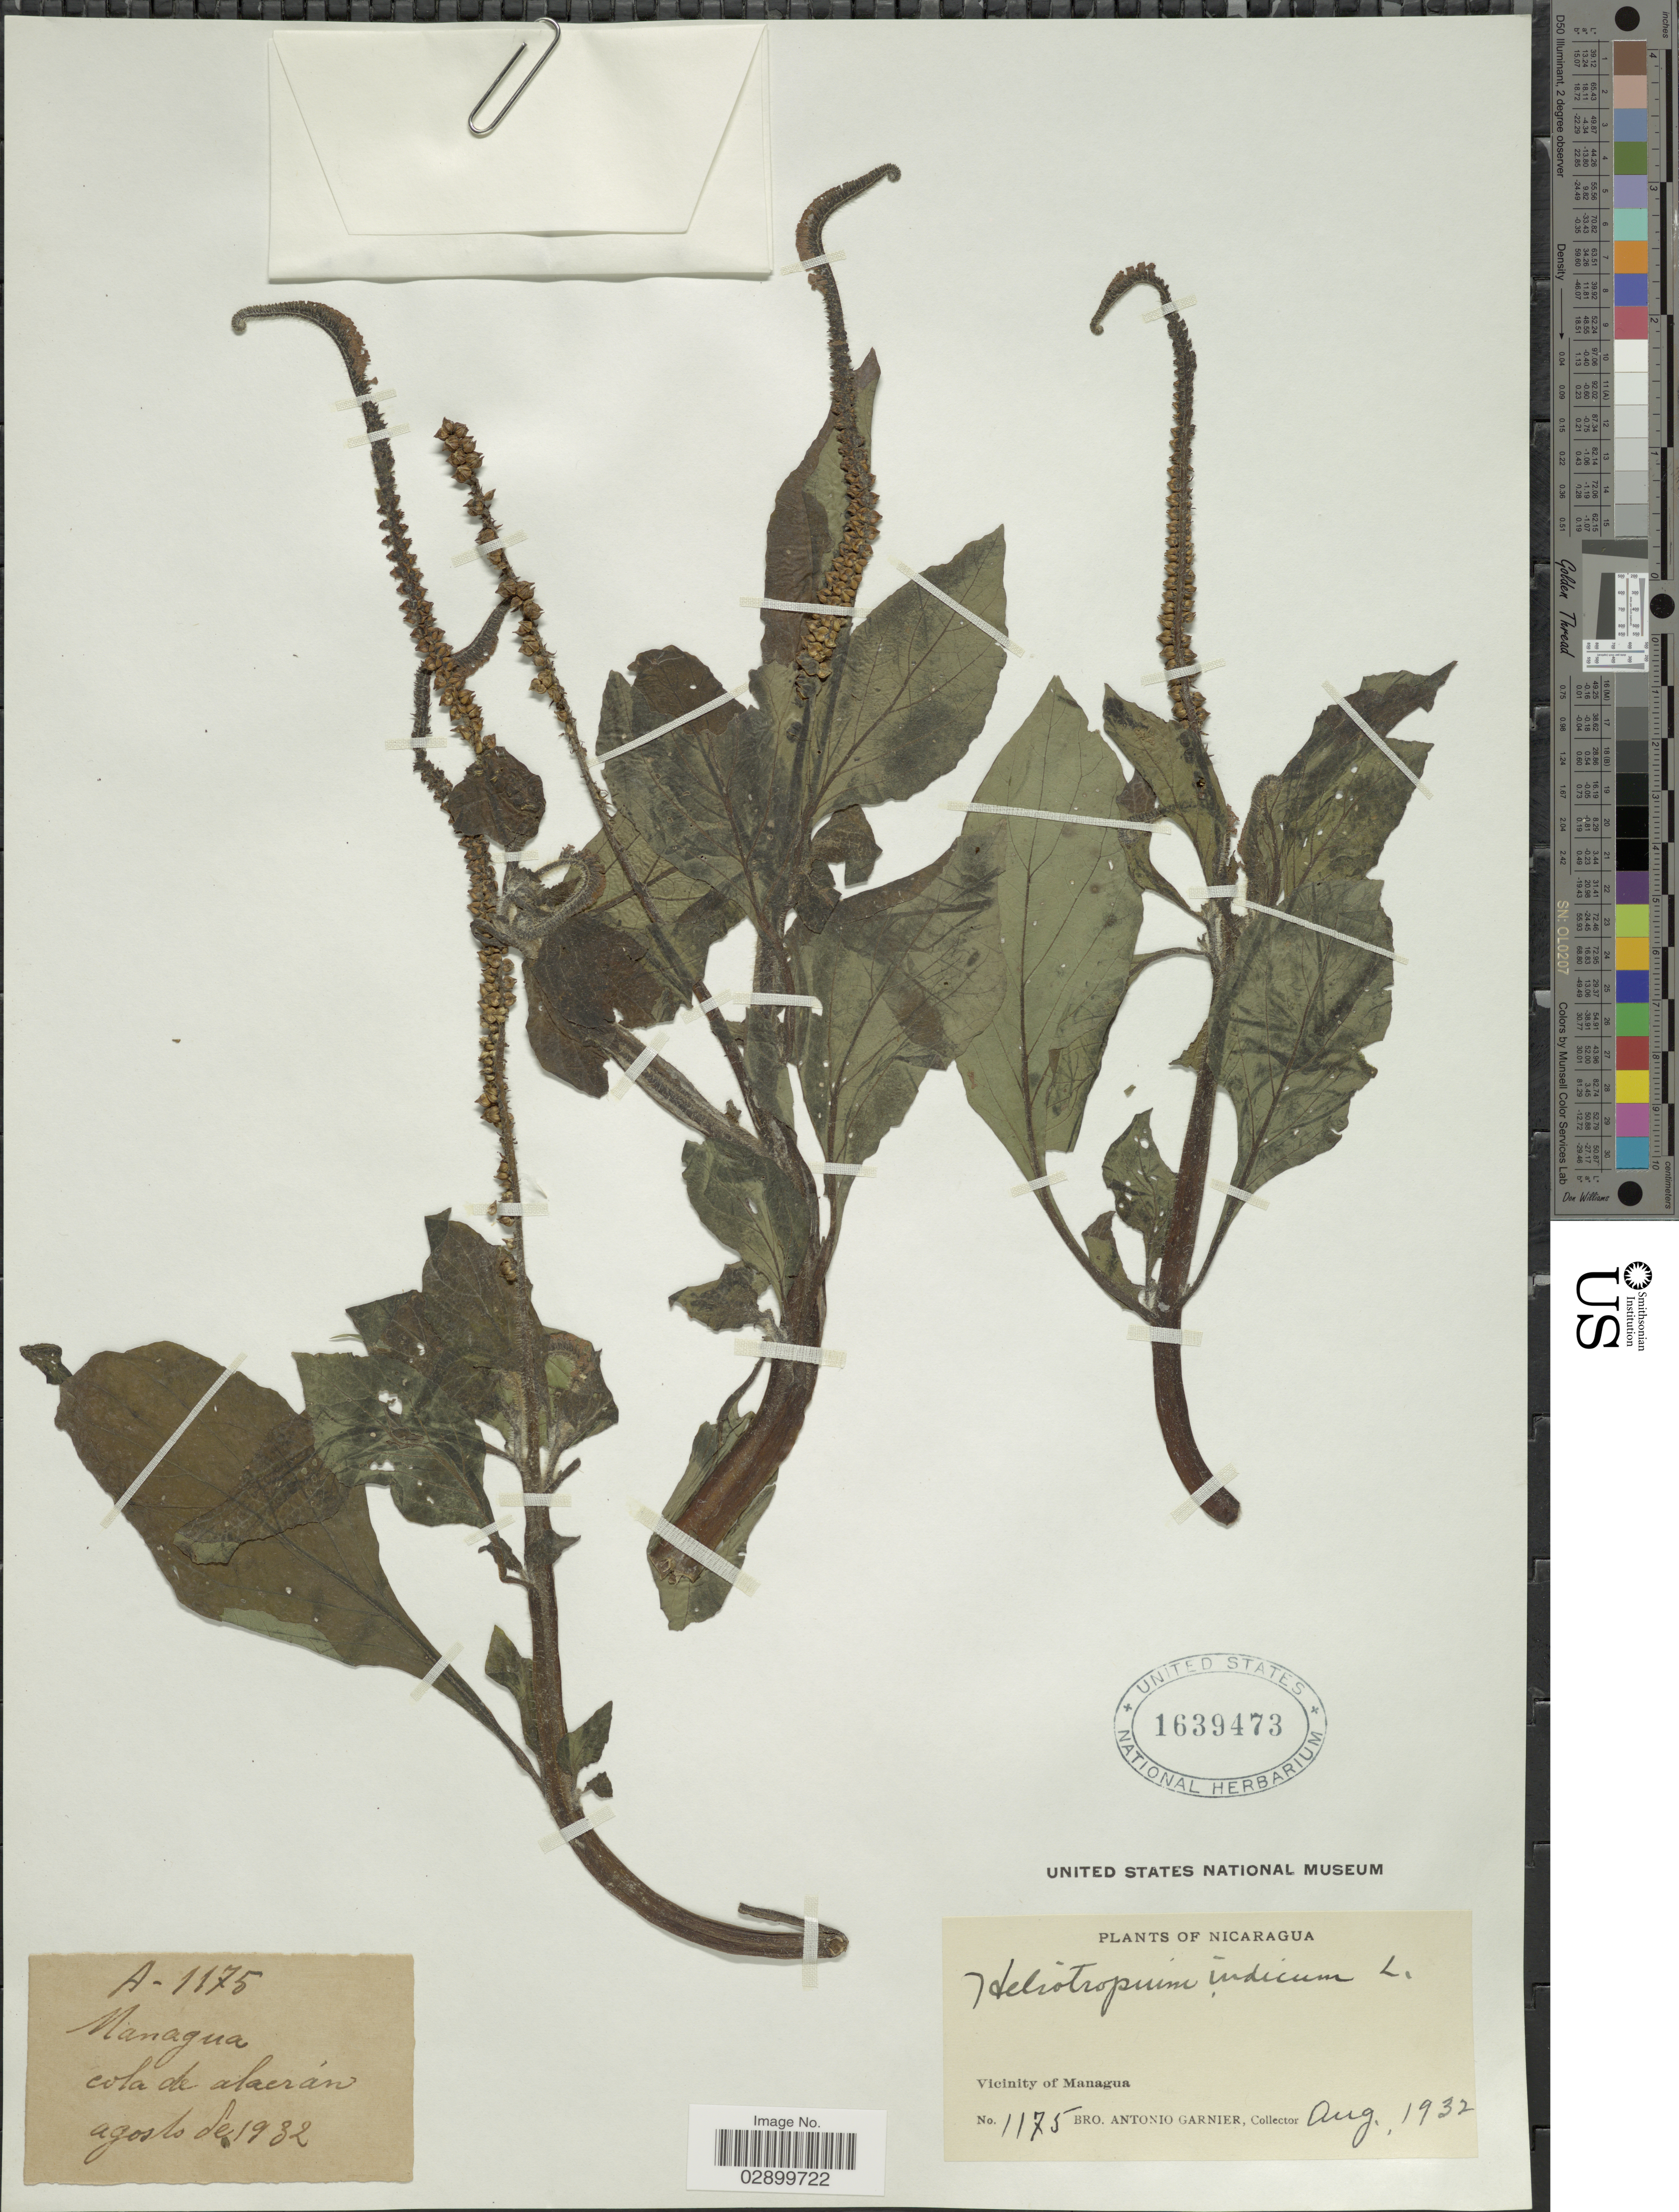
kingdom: Plantae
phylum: Tracheophyta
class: Magnoliopsida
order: Boraginales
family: Heliotropiaceae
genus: Heliotropium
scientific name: Heliotropium indicum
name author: L.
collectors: Bro. A. Garnier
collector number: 1175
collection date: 1932-08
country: Nicaragua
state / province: Managua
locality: Vicinity of Managua.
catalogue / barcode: US 1639473